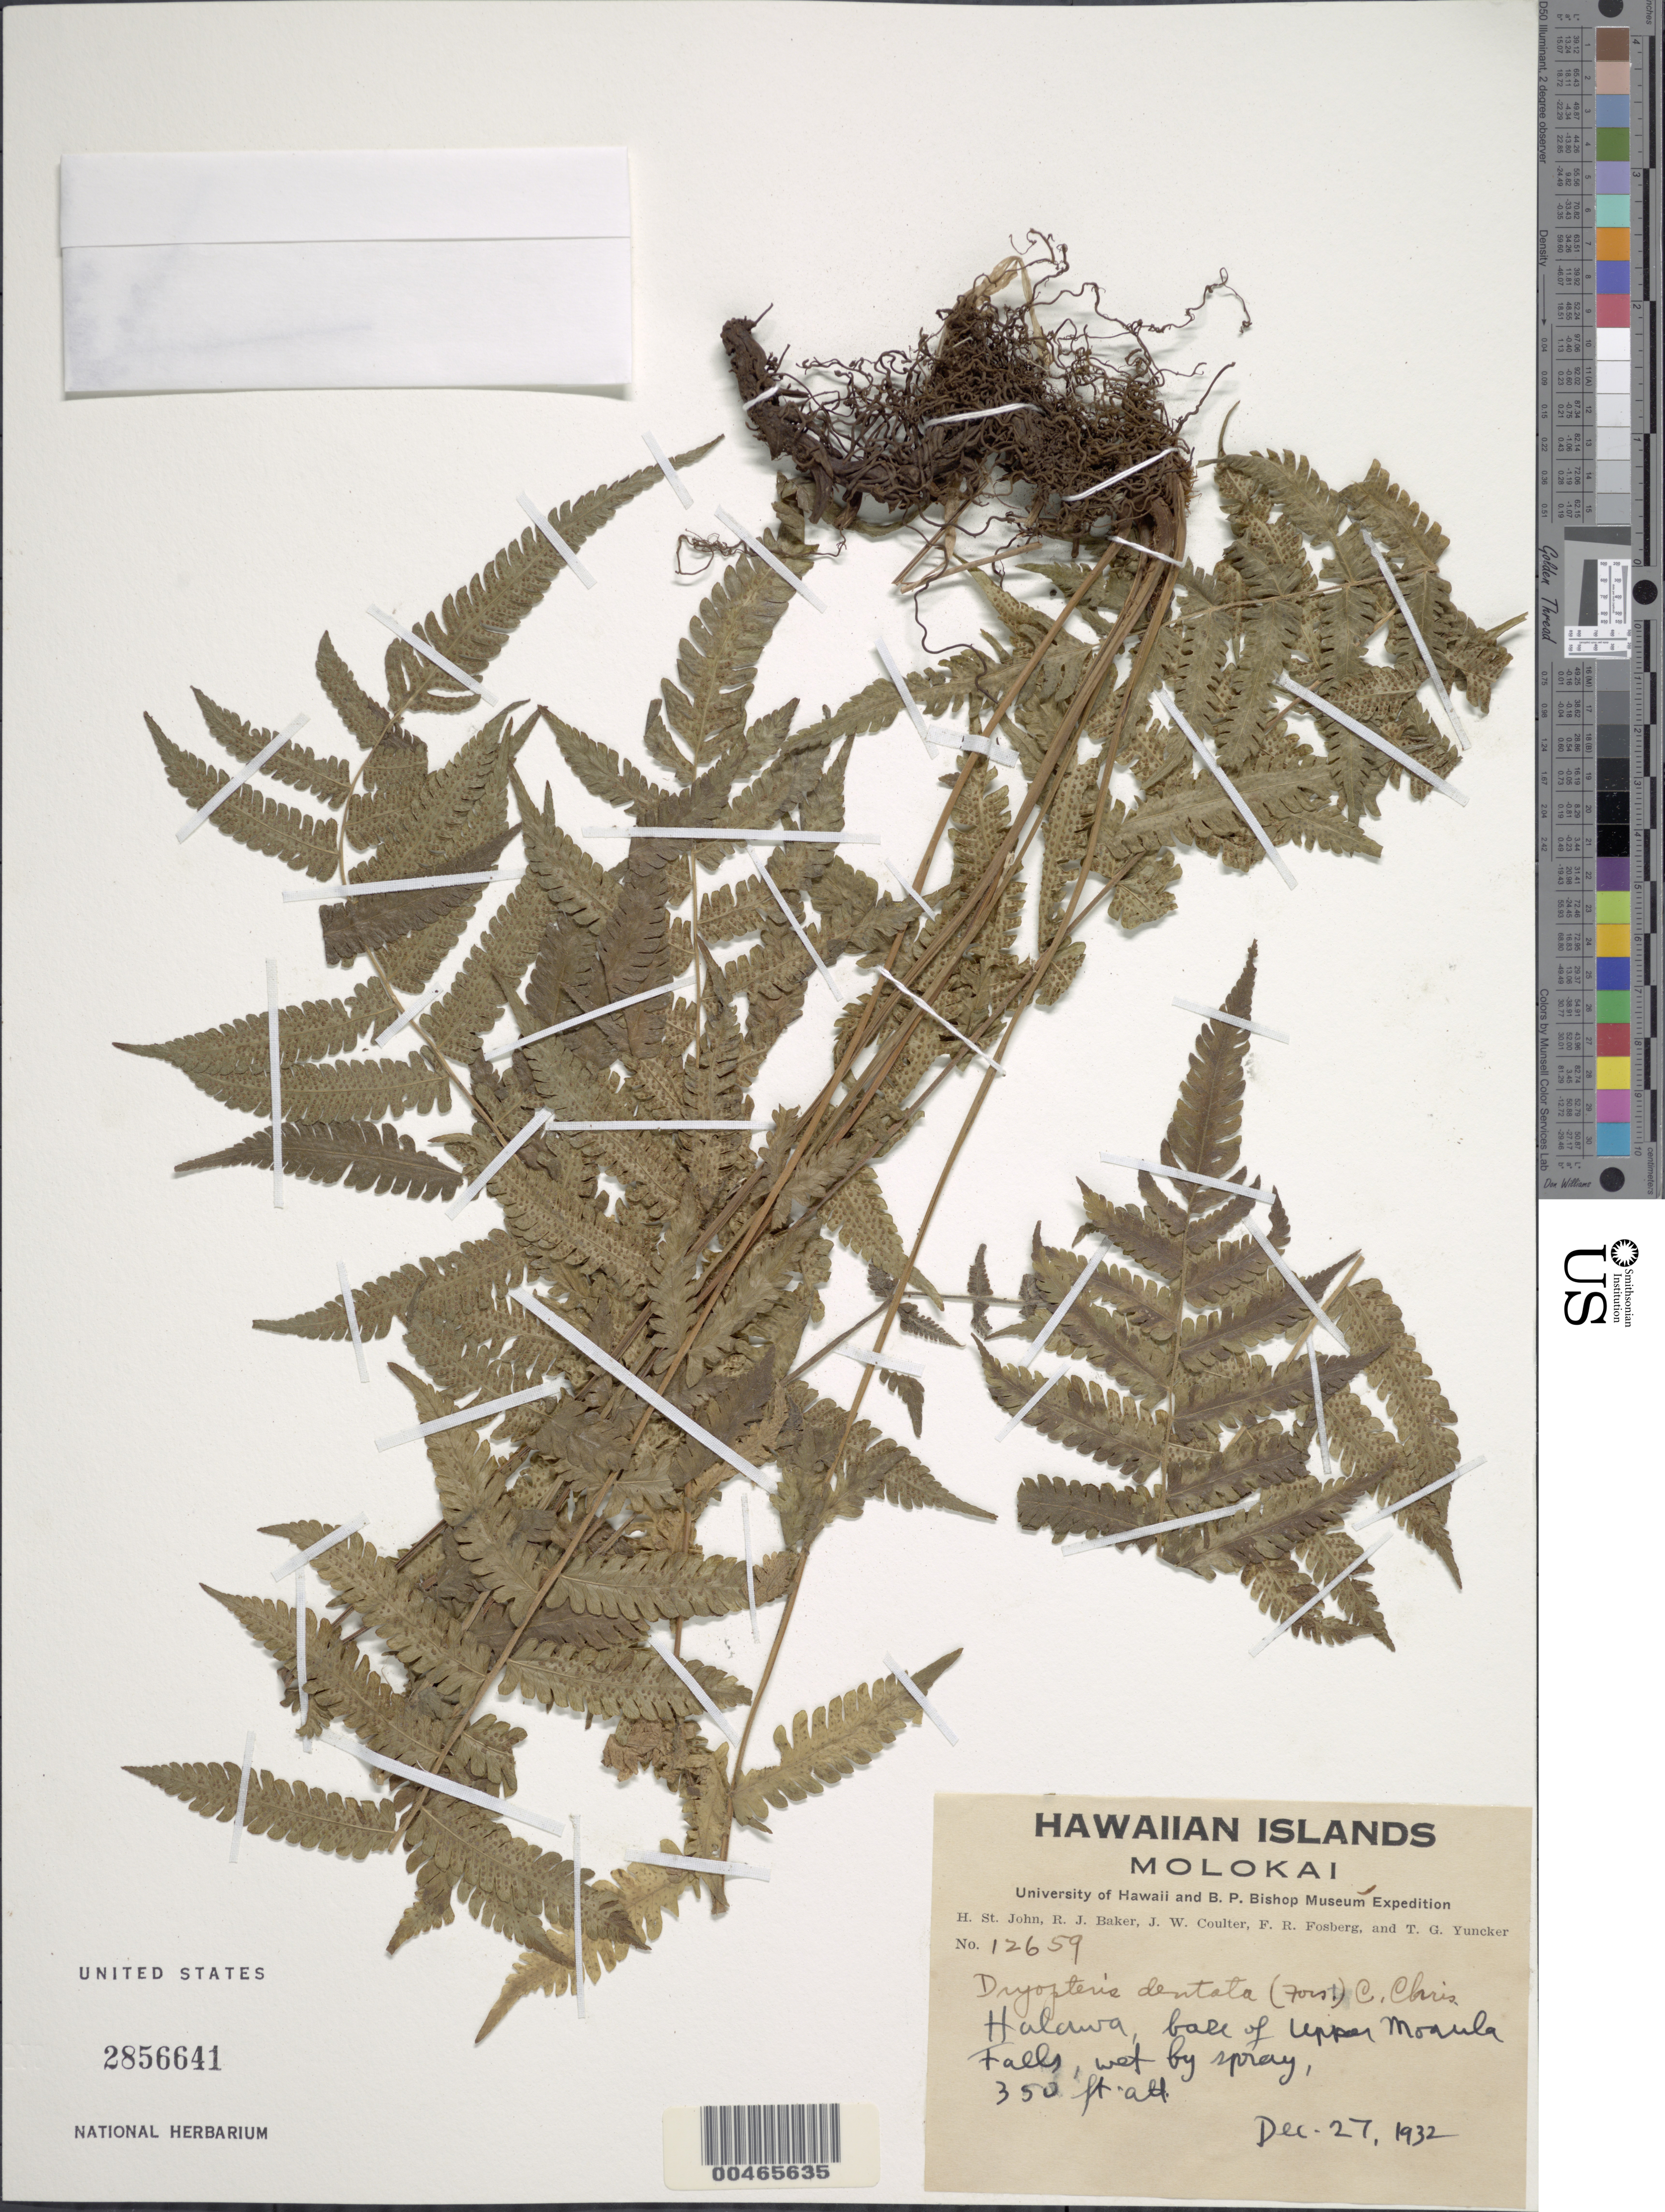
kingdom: Plantae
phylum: Tracheophyta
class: Polypodiopsida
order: Polypodiales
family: Thelypteridaceae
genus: Christella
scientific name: Christella dentata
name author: (Forssk.) Brownsey & Jermy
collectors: H. St. John, R. J. Baker, J. W. Coulter & F. R. Fosberg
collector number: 12659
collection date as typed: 27 Dec 1932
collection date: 1932-12-27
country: United States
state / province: Hawaii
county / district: Maui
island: Moloka'i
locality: Halawa, base of Upper Moaula Falls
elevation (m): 107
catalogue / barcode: US 2856641